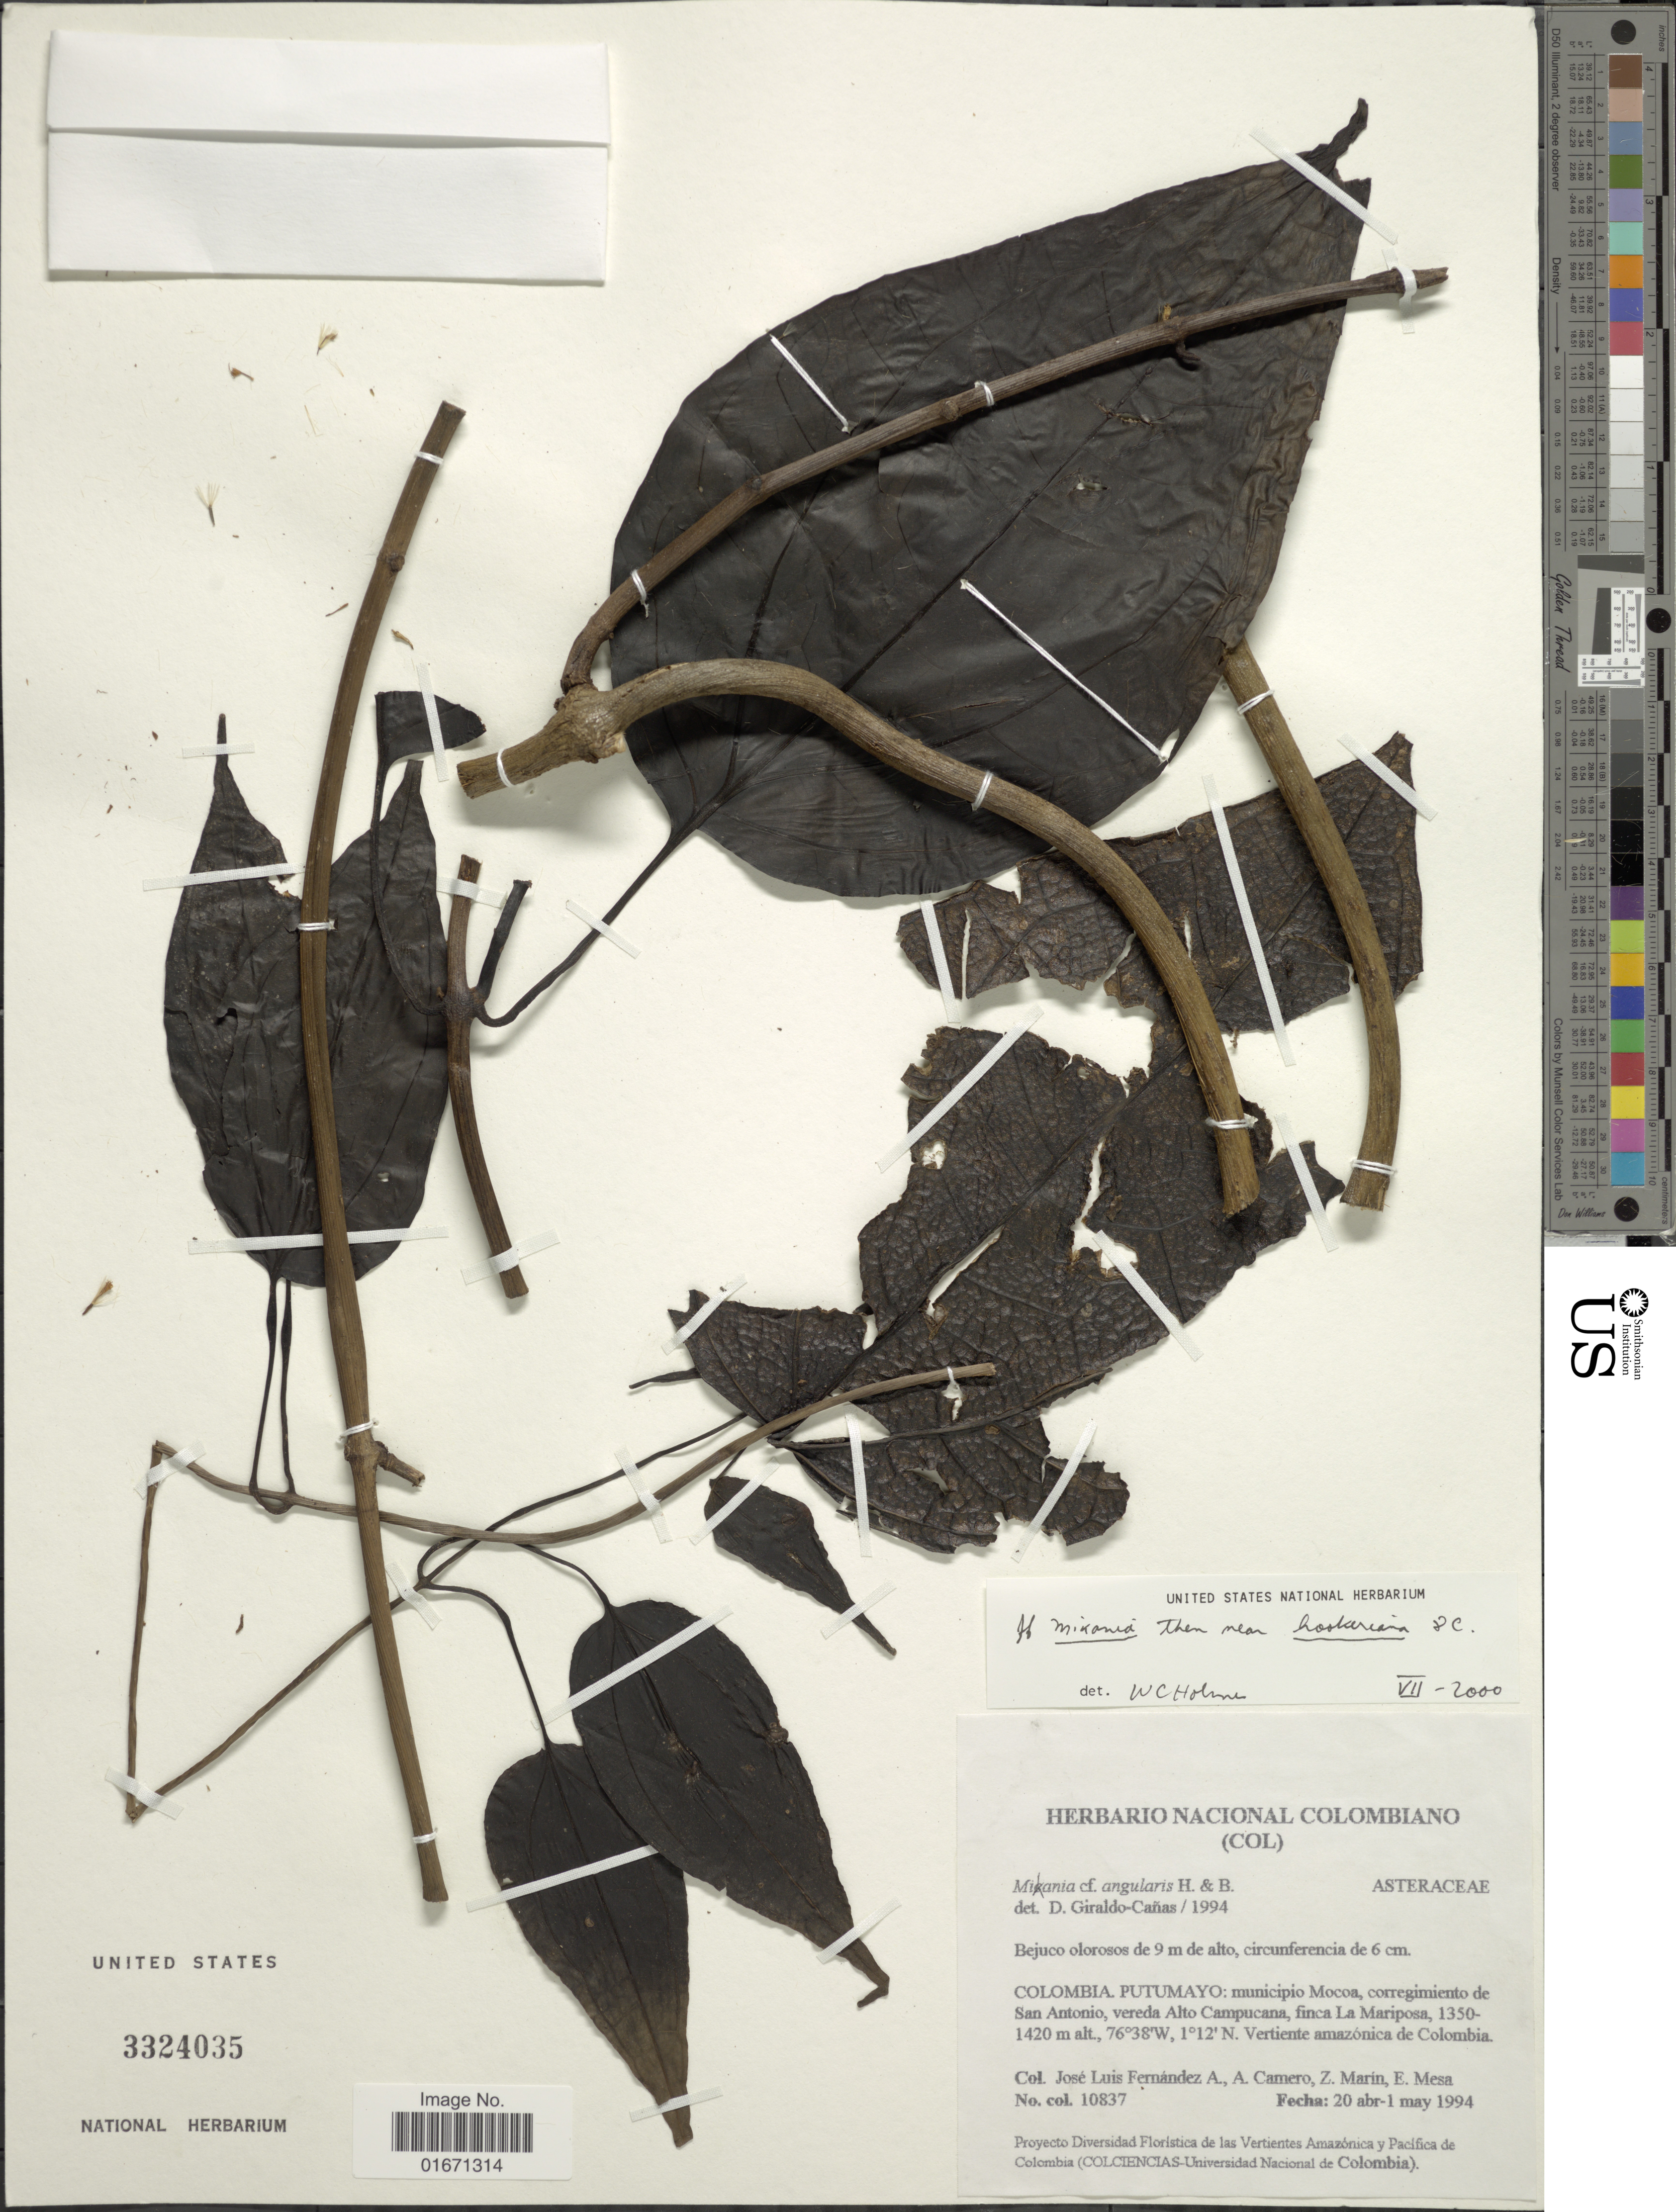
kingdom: Plantae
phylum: Tracheophyta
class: Magnoliopsida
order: Asterales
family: Asteraceae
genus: Mikania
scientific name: Mikania hookeriana var. platyphylla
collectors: J. L. Fernández-Alonso, A. A. Camero, Z. Marin & E. Mesa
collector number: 10837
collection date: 1994-04-20/1994-05-01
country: Colombia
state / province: Putumayo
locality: Municipio Mocoa, corregimiento de San Antonio, vereda Alto Campucana, finca La Mariposa, vertiente amazonica de Colombia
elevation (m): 1350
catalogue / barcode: US 3324035